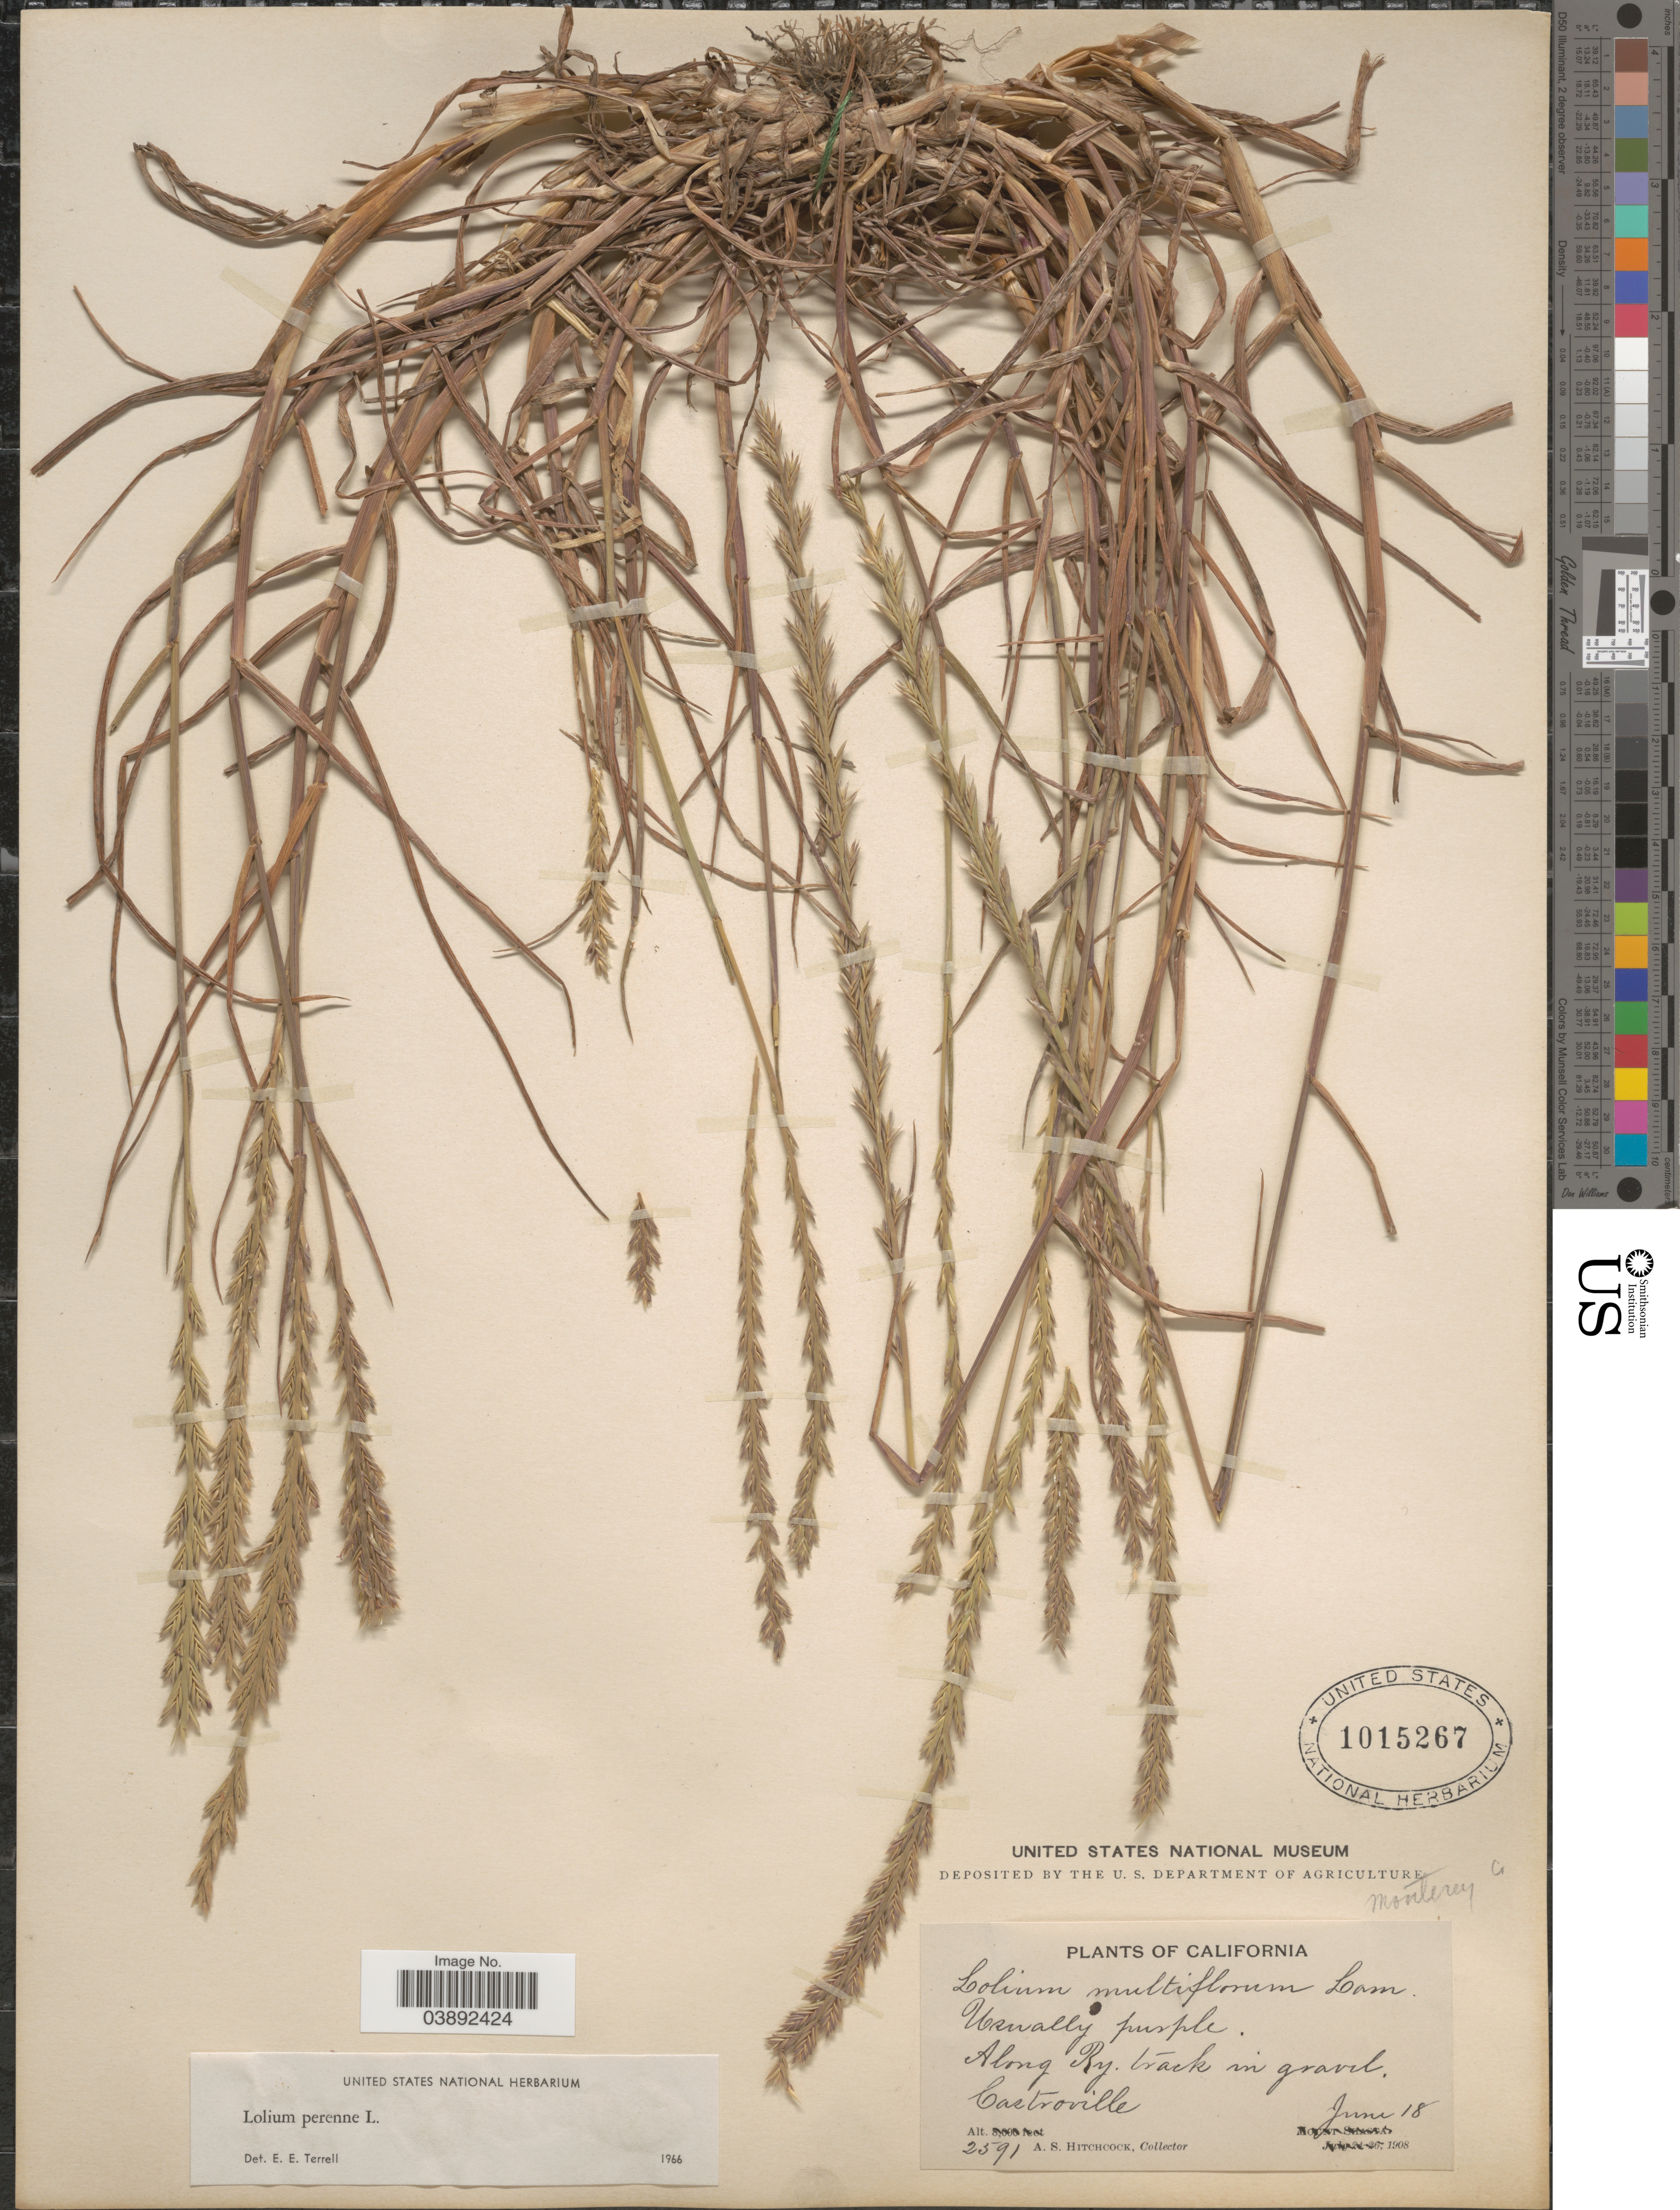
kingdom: Plantae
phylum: Tracheophyta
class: Liliopsida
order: Poales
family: Poaceae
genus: Lolium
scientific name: Lolium perenne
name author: L.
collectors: A. S. Hitchcock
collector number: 2591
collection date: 1908-06-18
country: United States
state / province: California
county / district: Monterey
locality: Monterey Co. Along Ry. track in gravel, Castroville.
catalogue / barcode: US 1015267